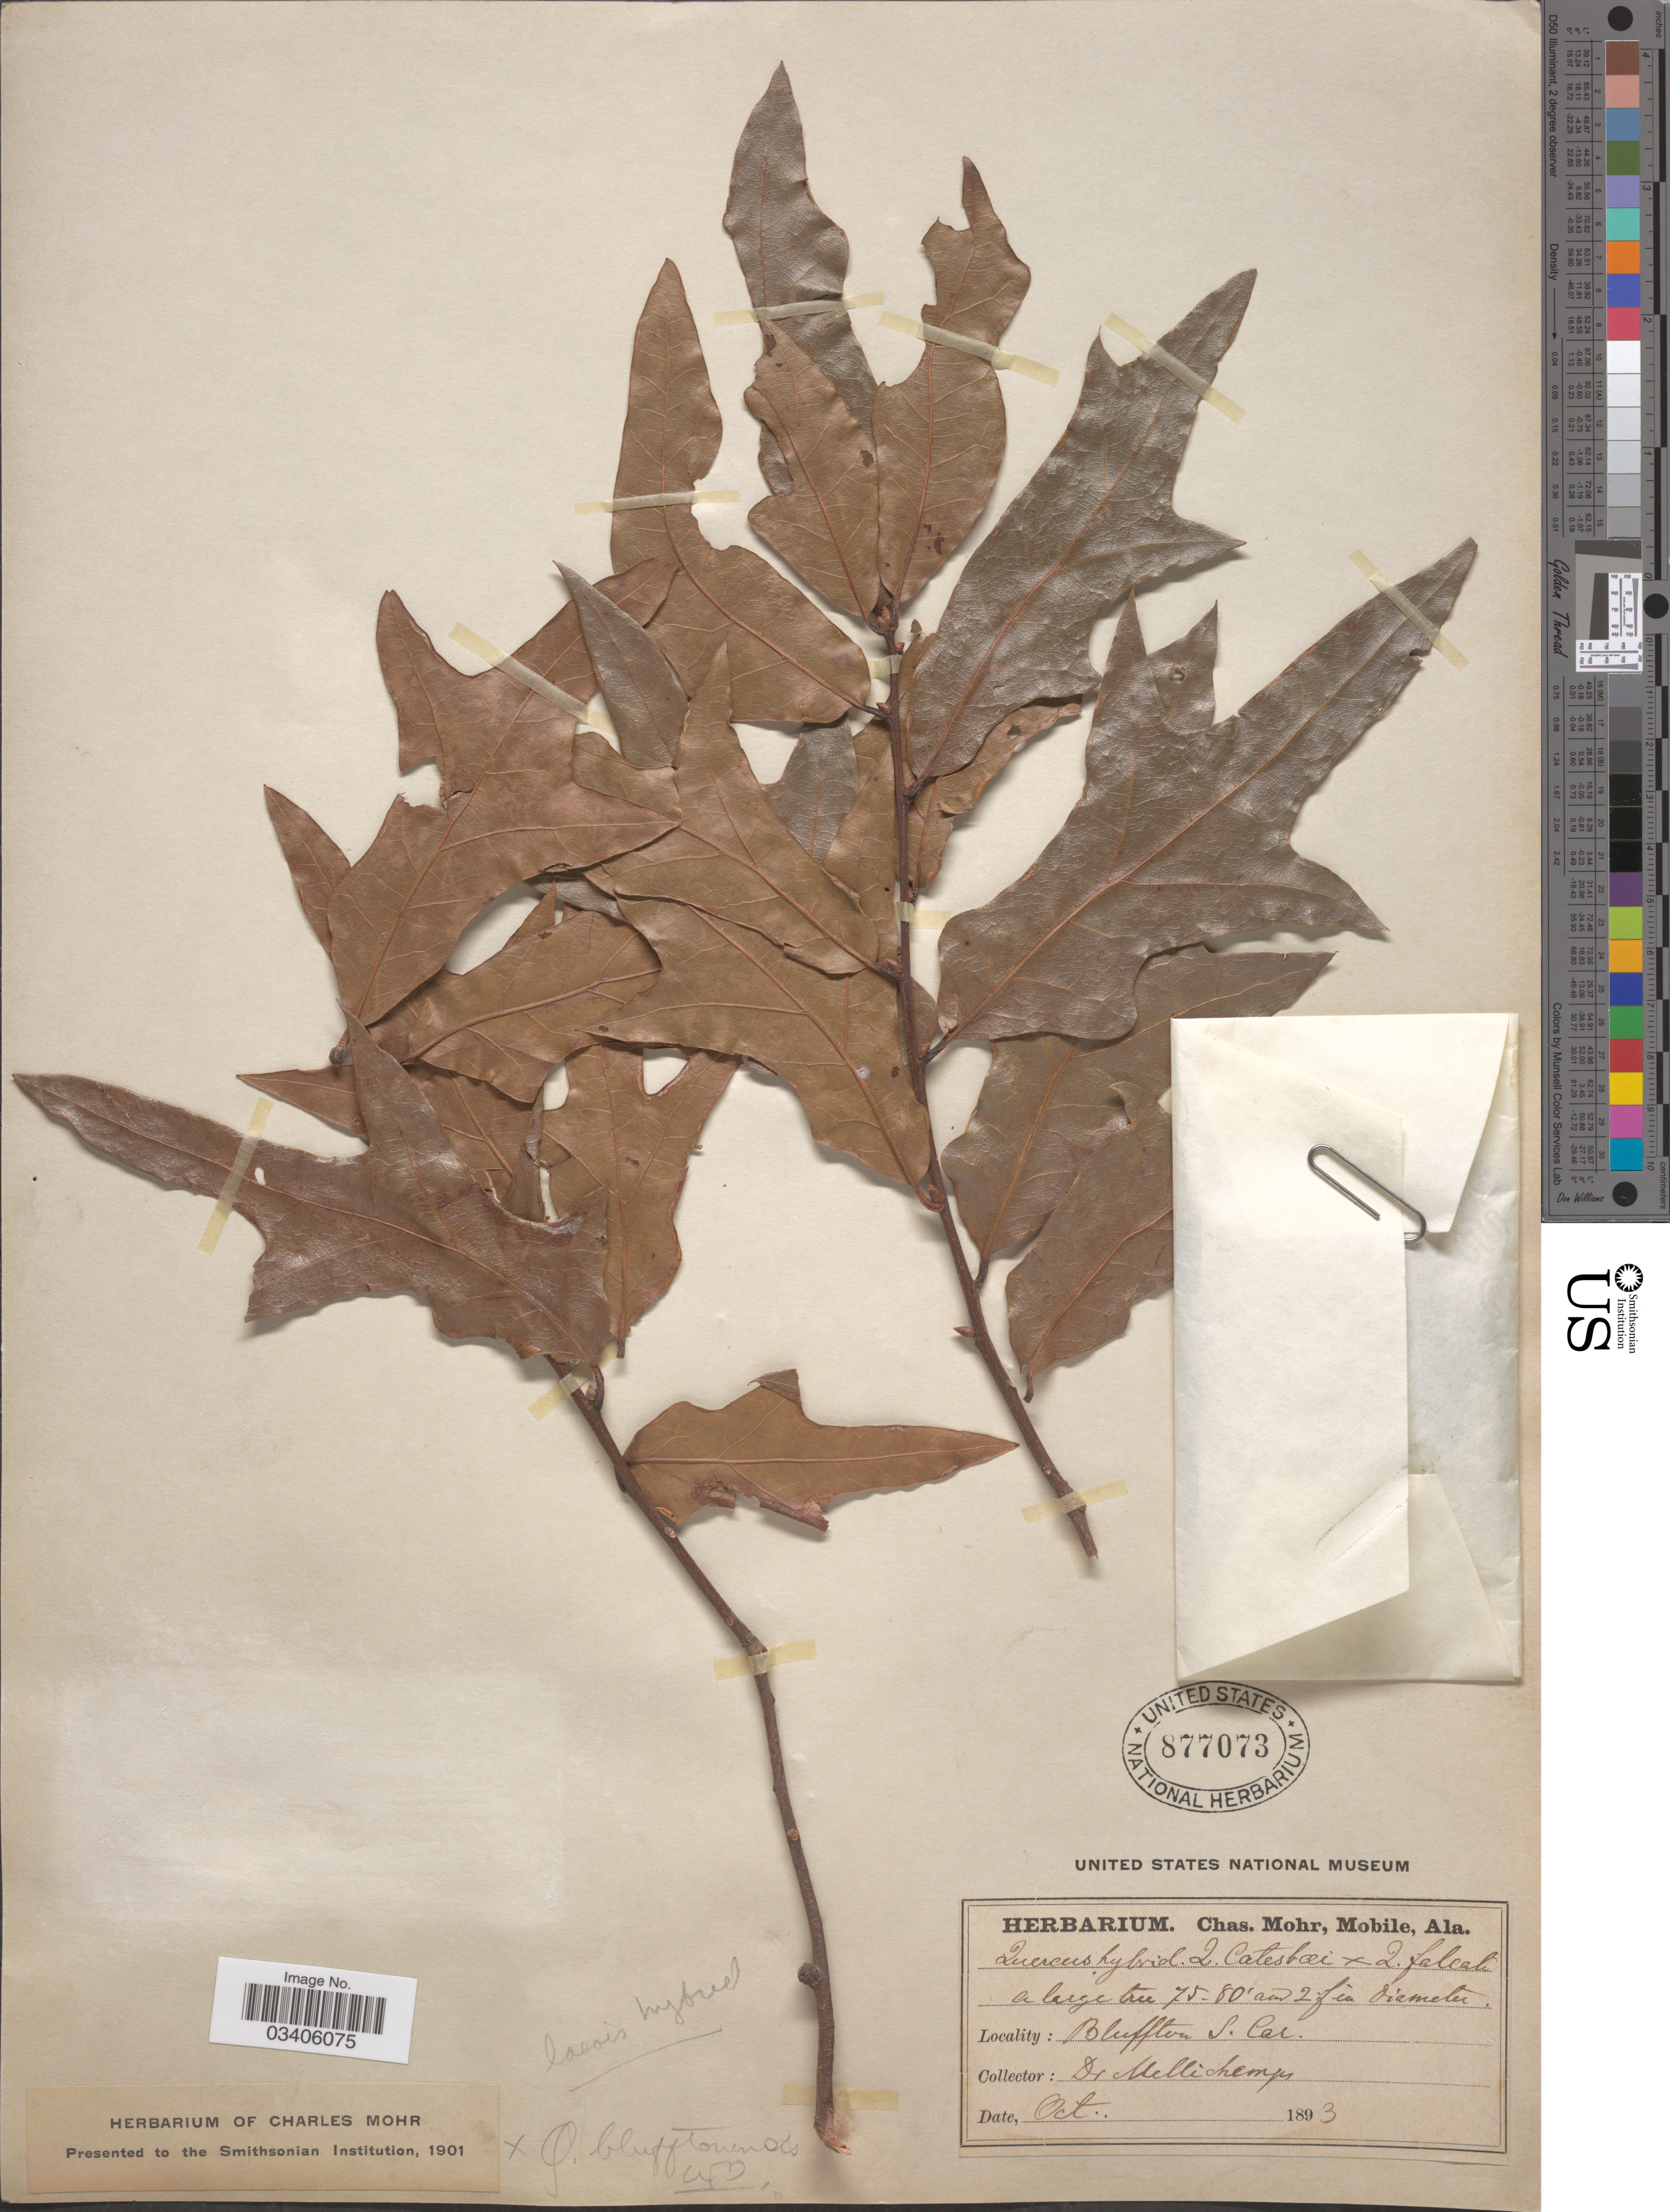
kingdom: Plantae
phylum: Tracheophyta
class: Magnoliopsida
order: Fagales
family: Fagaceae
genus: Quercus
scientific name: Quercus laevis x Q. falcata Michx.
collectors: -. Mellichamp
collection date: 1893-10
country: United States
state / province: South Carolina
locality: Bluffton.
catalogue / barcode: US 877073